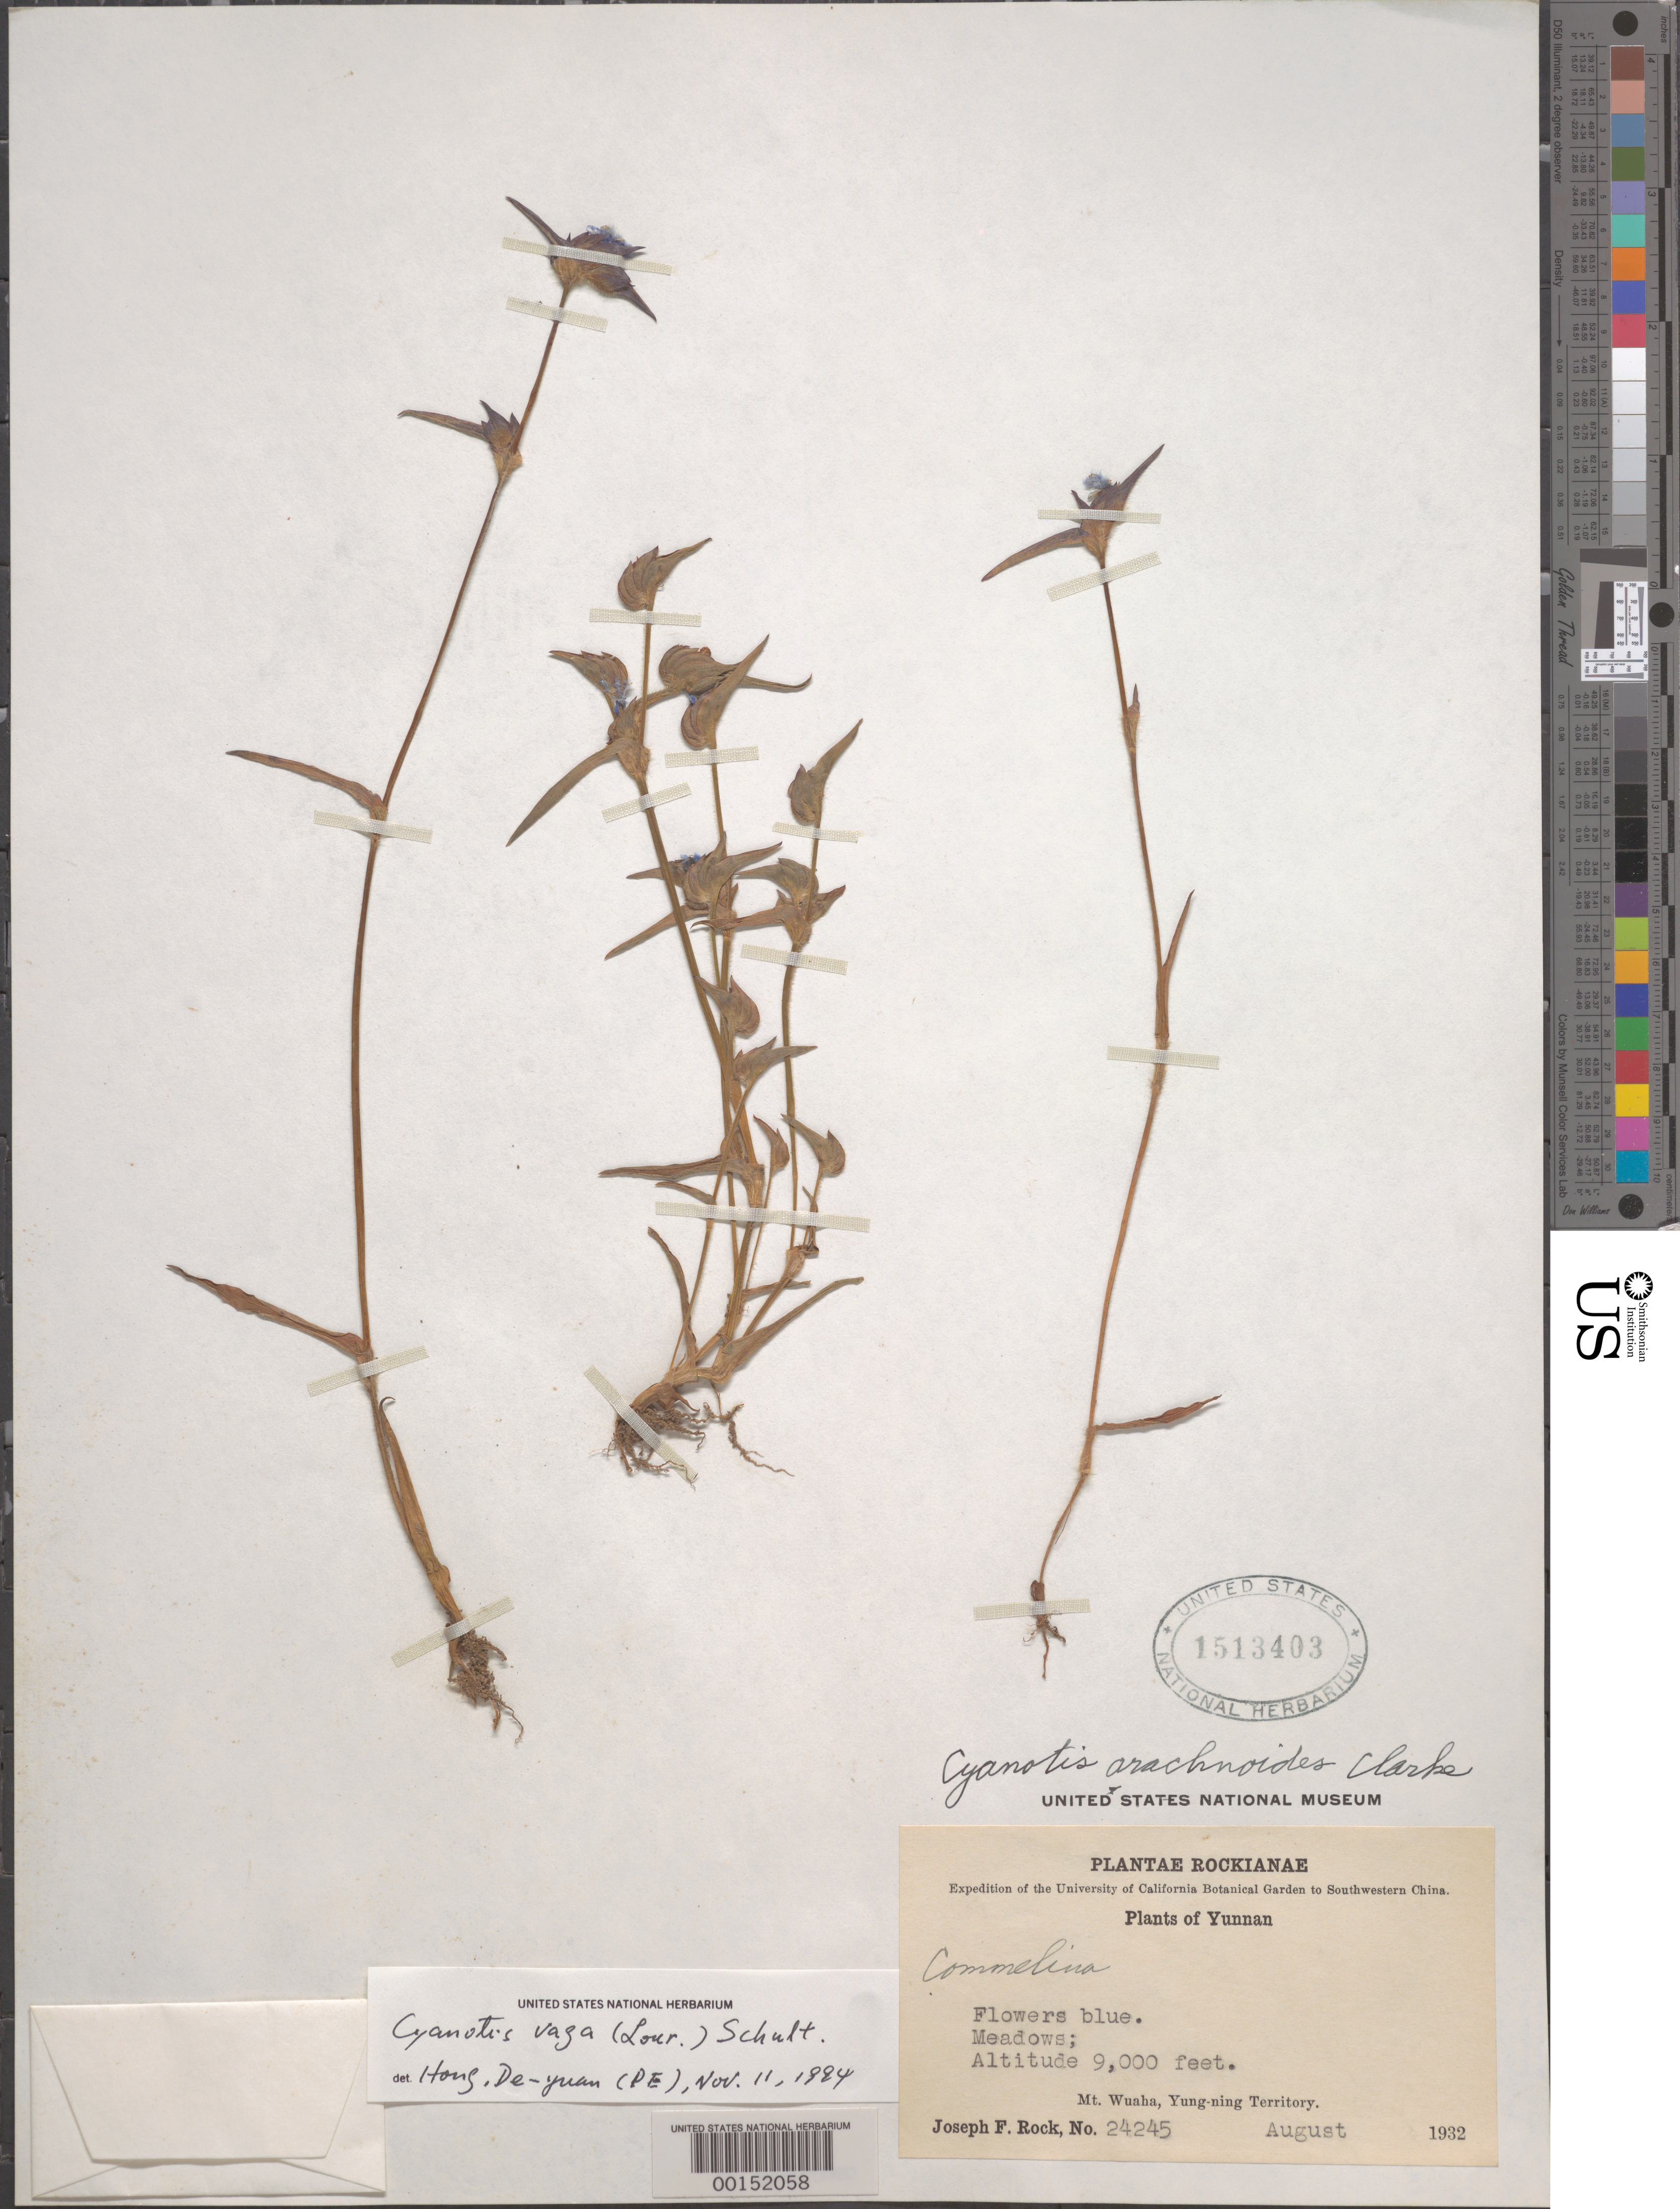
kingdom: Plantae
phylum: Tracheophyta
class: Liliopsida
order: Commelinales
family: Commelinaceae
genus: Cyanotis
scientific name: Cyanotis vaga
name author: (Lour.) Schult. & Schult. f.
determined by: Hong, D. Y.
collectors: J. F. Rock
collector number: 24245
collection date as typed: Aug 1932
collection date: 1932-08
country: China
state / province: Yunnan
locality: Mt. wuaha, yung-ning territory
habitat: Meadows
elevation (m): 2745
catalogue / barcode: US 1513403